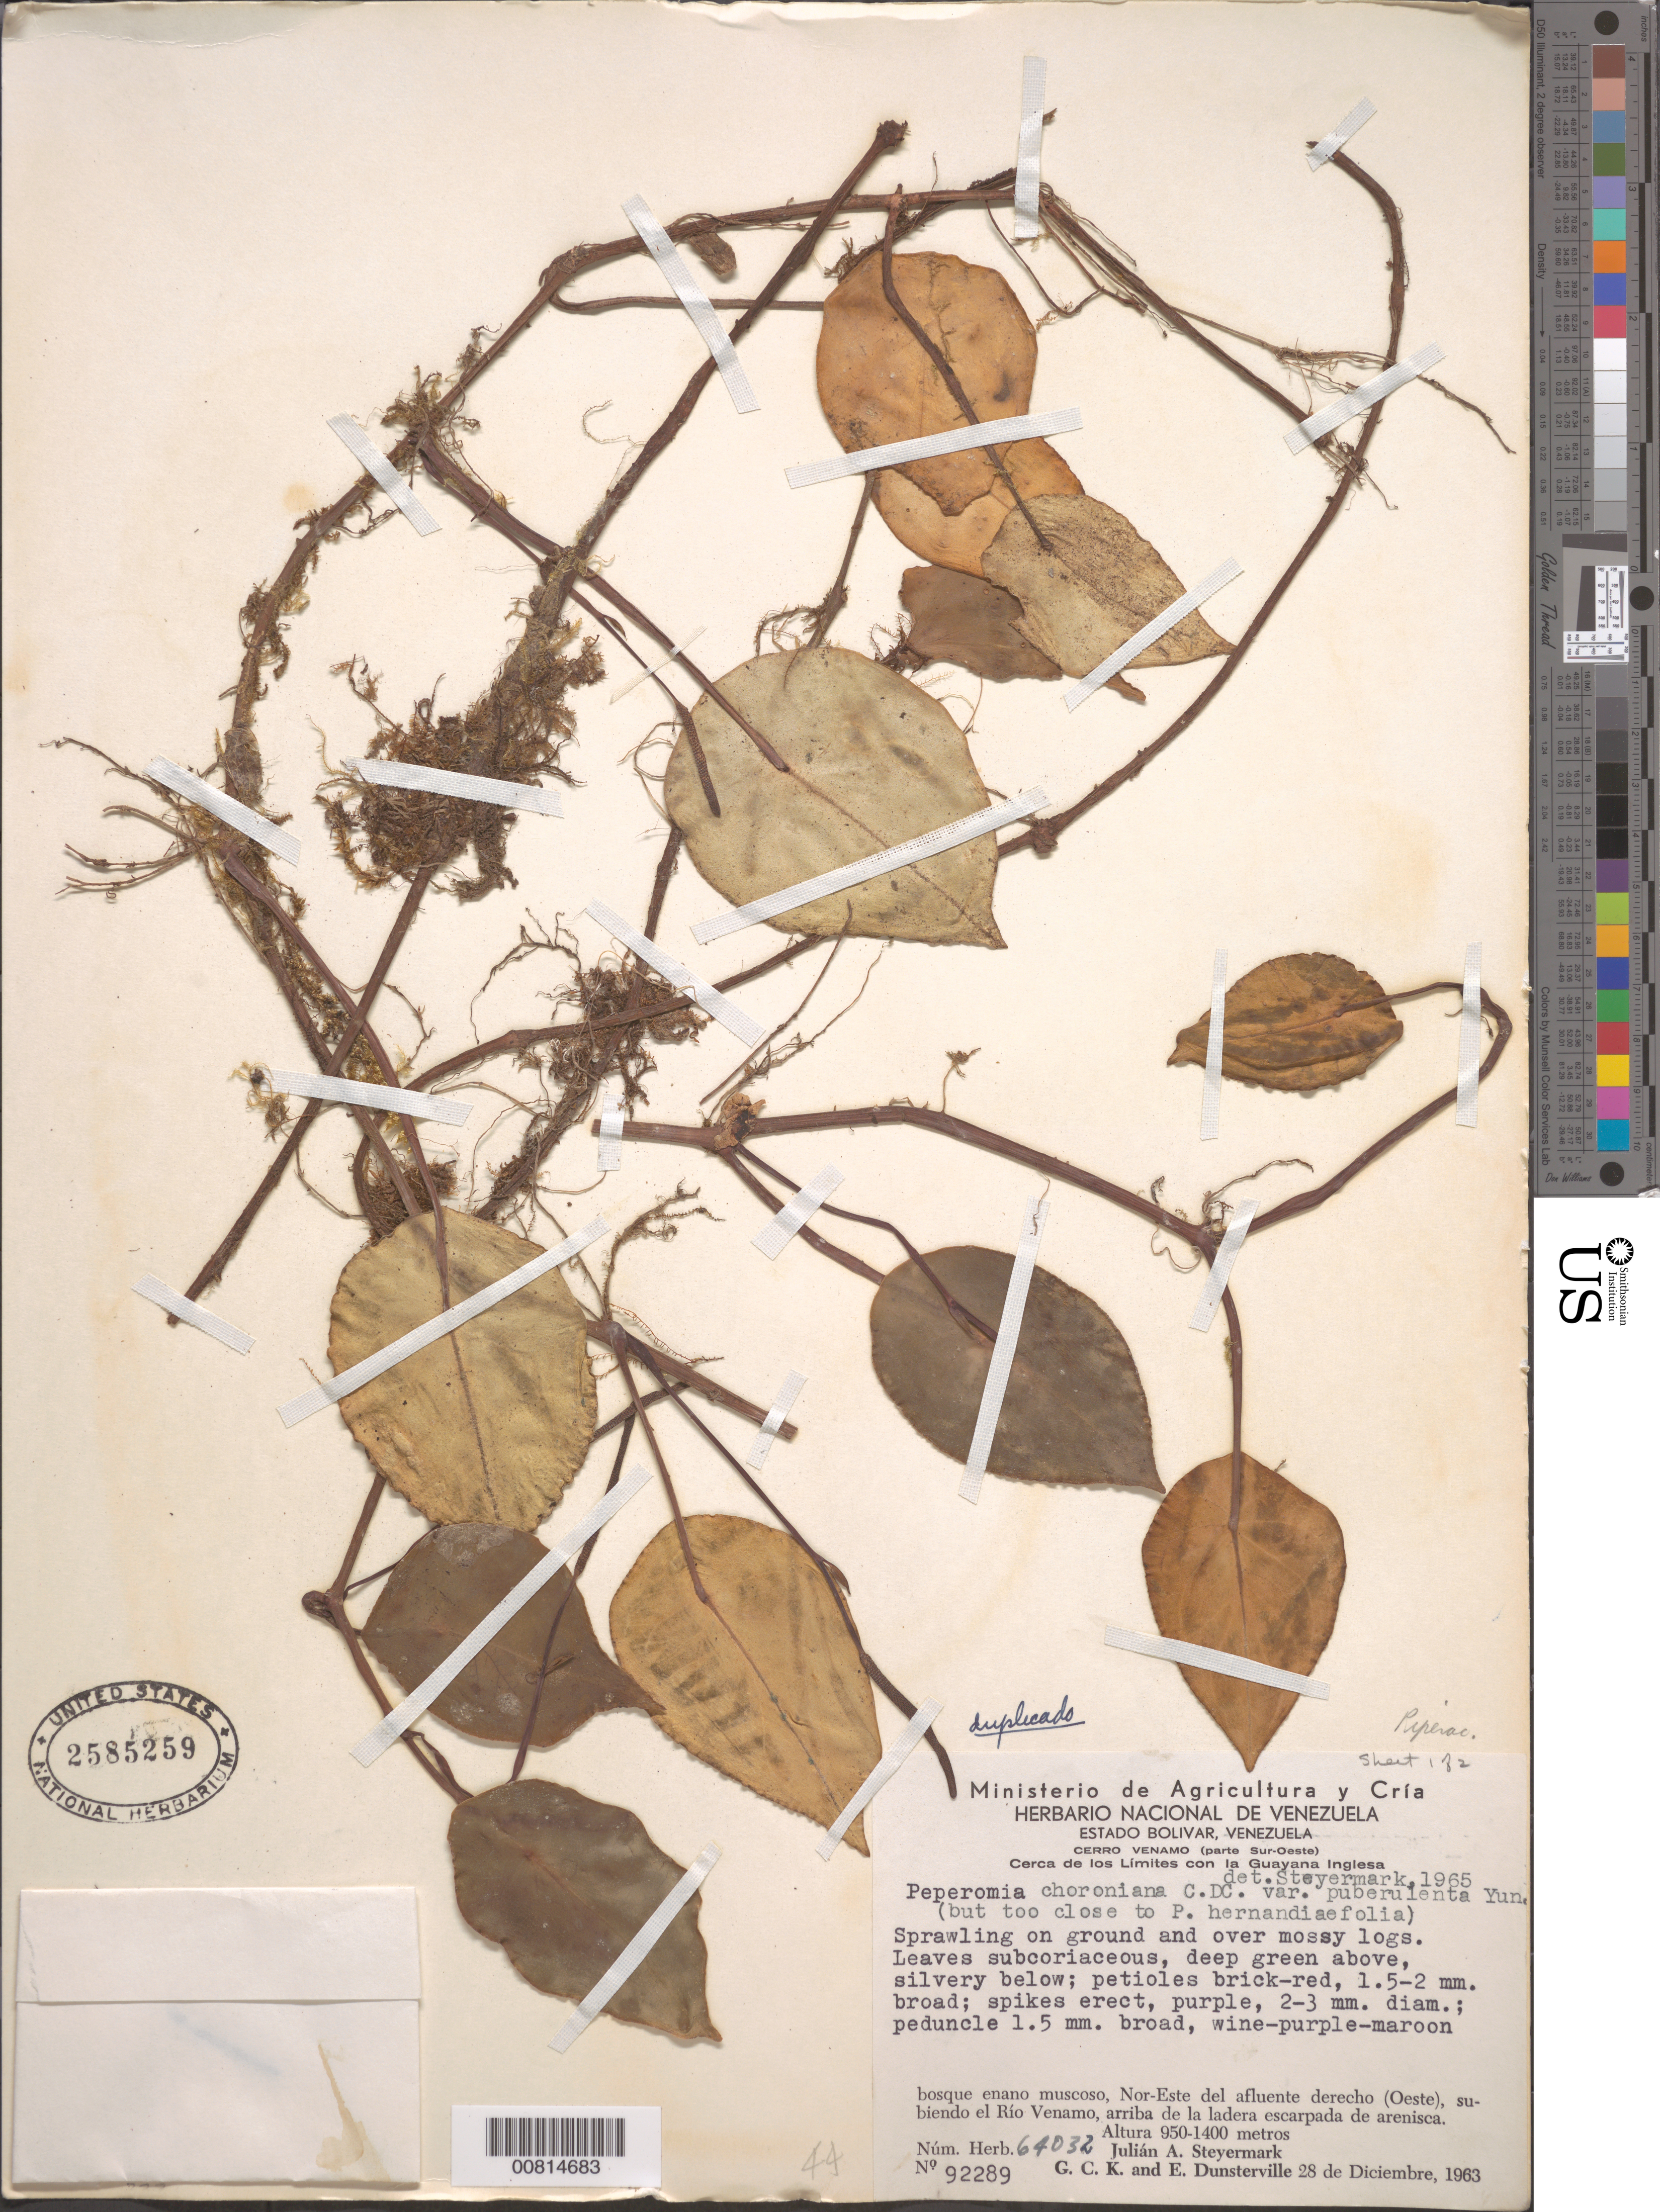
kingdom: Plantae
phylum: Tracheophyta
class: Magnoliopsida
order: Piperales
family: Piperaceae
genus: Peperomia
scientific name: Peperomia choroniana var. puberulenta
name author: Yunck.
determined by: Steyermark, Julian A., (VEN)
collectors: J. Steyermark, G. C. K. Dunsterville & E. Dunsterville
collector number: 92289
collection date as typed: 28-Dec-63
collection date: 1963-12-28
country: Venezuela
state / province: Bolívar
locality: Cerro Venamo, (parte SW), cerca de los límites con la Guayana Inglesa, Oeste del afluente derecho (Oeste) subiendo el Río Venamo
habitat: Bosque enano muscoso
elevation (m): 950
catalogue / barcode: US 2585259